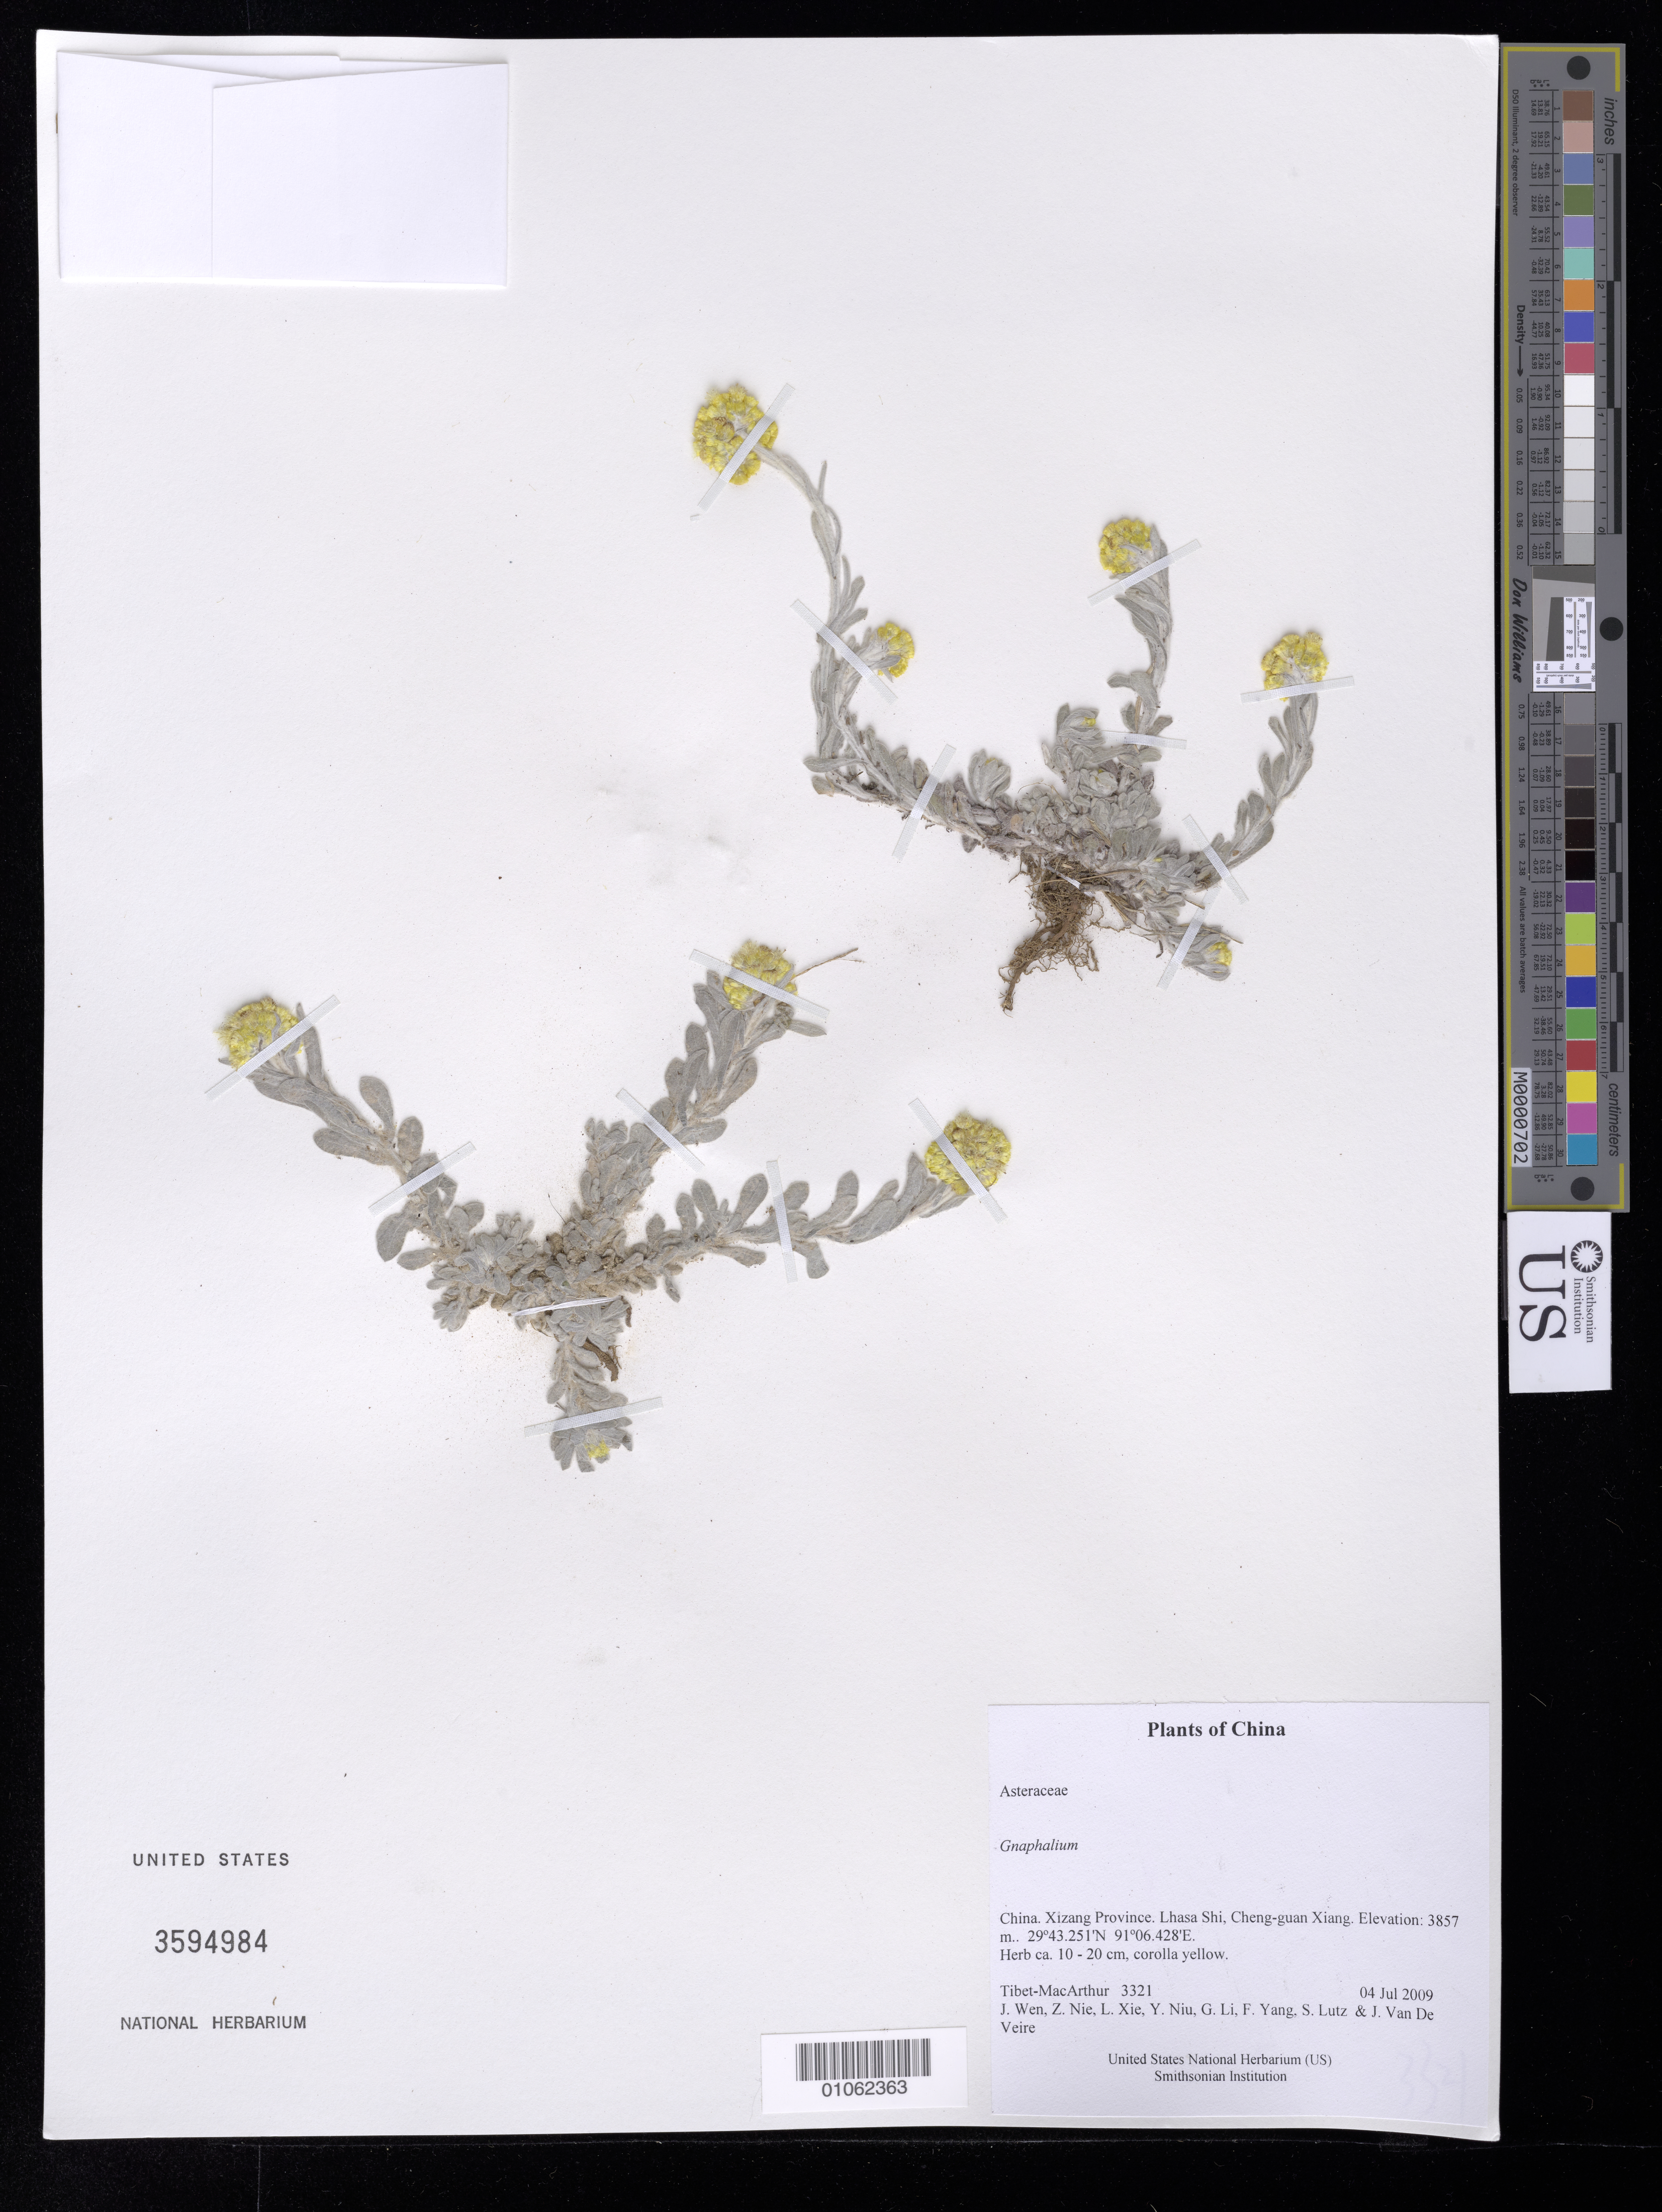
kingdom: Plantae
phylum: Tracheophyta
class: Magnoliopsida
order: Asterales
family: Asteraceae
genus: Gnaphalium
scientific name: Gnaphalium sp.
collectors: Tibet-MacArthur, J. Wen, Z. Nie, L. Xie, Y. Niu, G. Li, F. Yang, S. Lutz & J. Van De Veire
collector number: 3321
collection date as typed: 04 Jul 2009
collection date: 2009-07-04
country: China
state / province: Xizang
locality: Lhasa Shi, Cheng-guan Xiang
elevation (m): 3857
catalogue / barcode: US 3594984